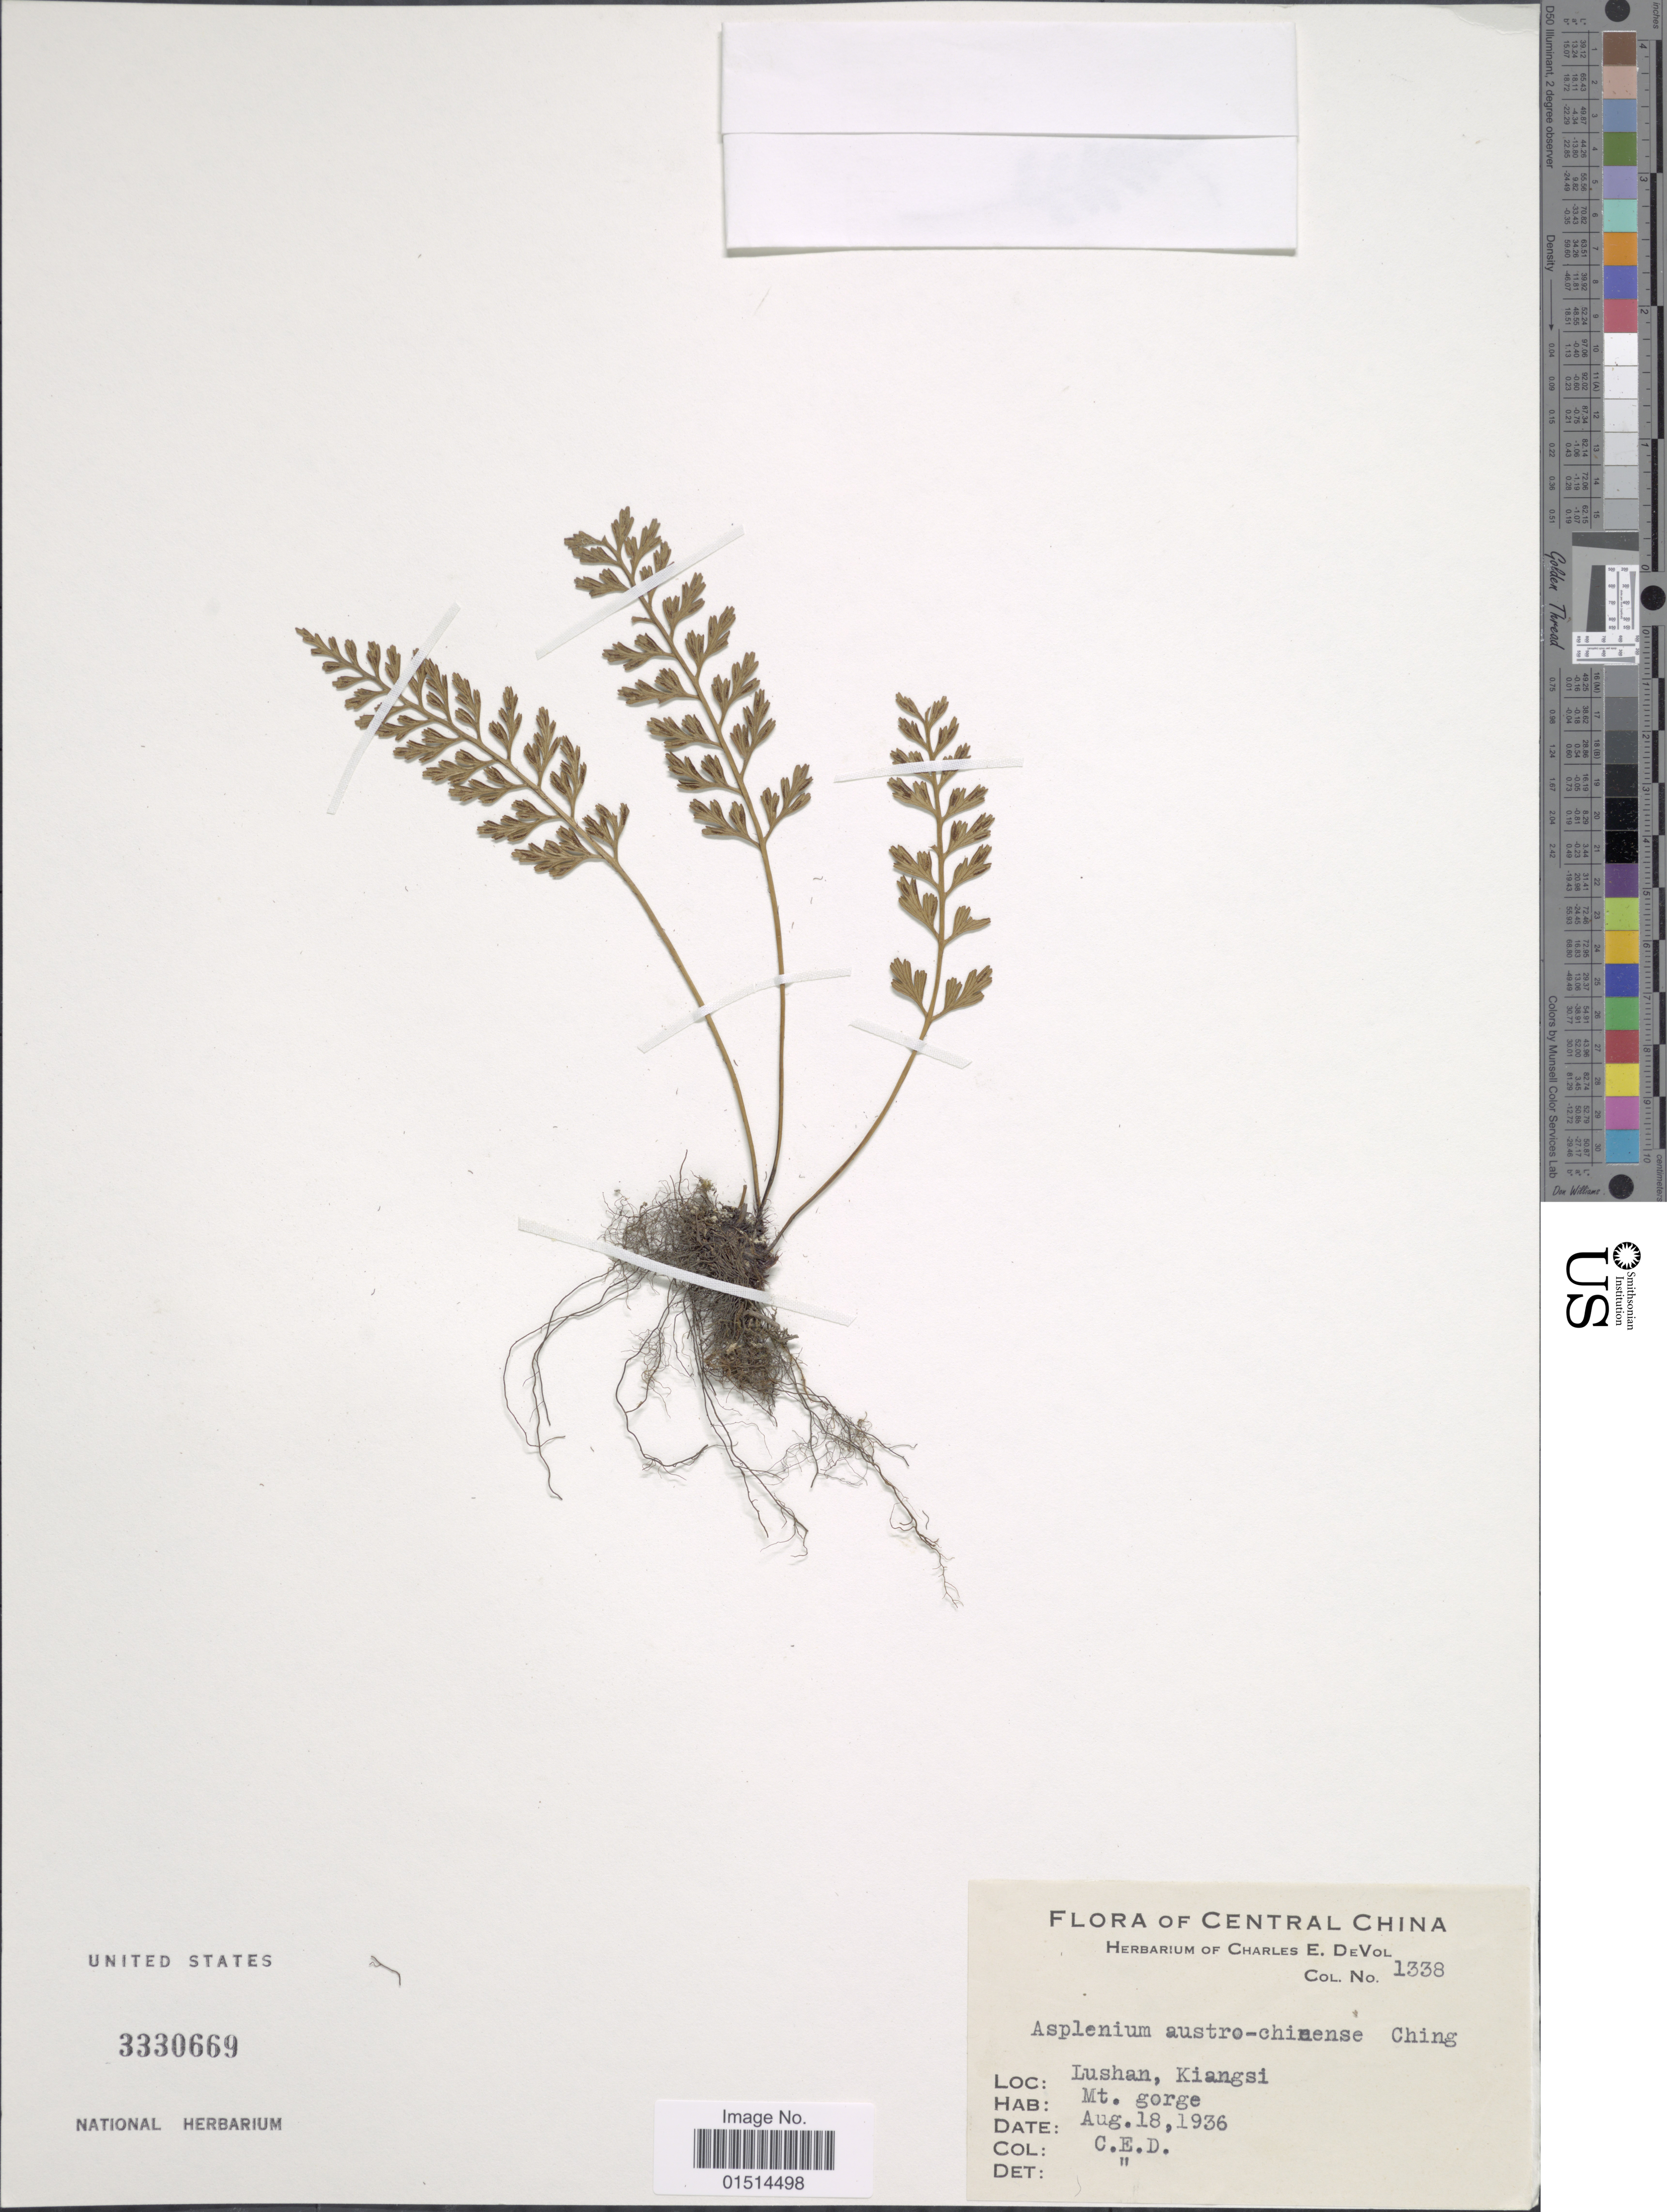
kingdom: Plantae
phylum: Tracheophyta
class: Polypodiopsida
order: Polypodiales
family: Aspleniaceae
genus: Asplenium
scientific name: Asplenium austrochinense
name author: Ching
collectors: C. E. De Vol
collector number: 1338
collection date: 1936-08-18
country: China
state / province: Jiangxi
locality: Central China, Lushan, Kiangsi, Mt. gorge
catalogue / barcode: US 3330669